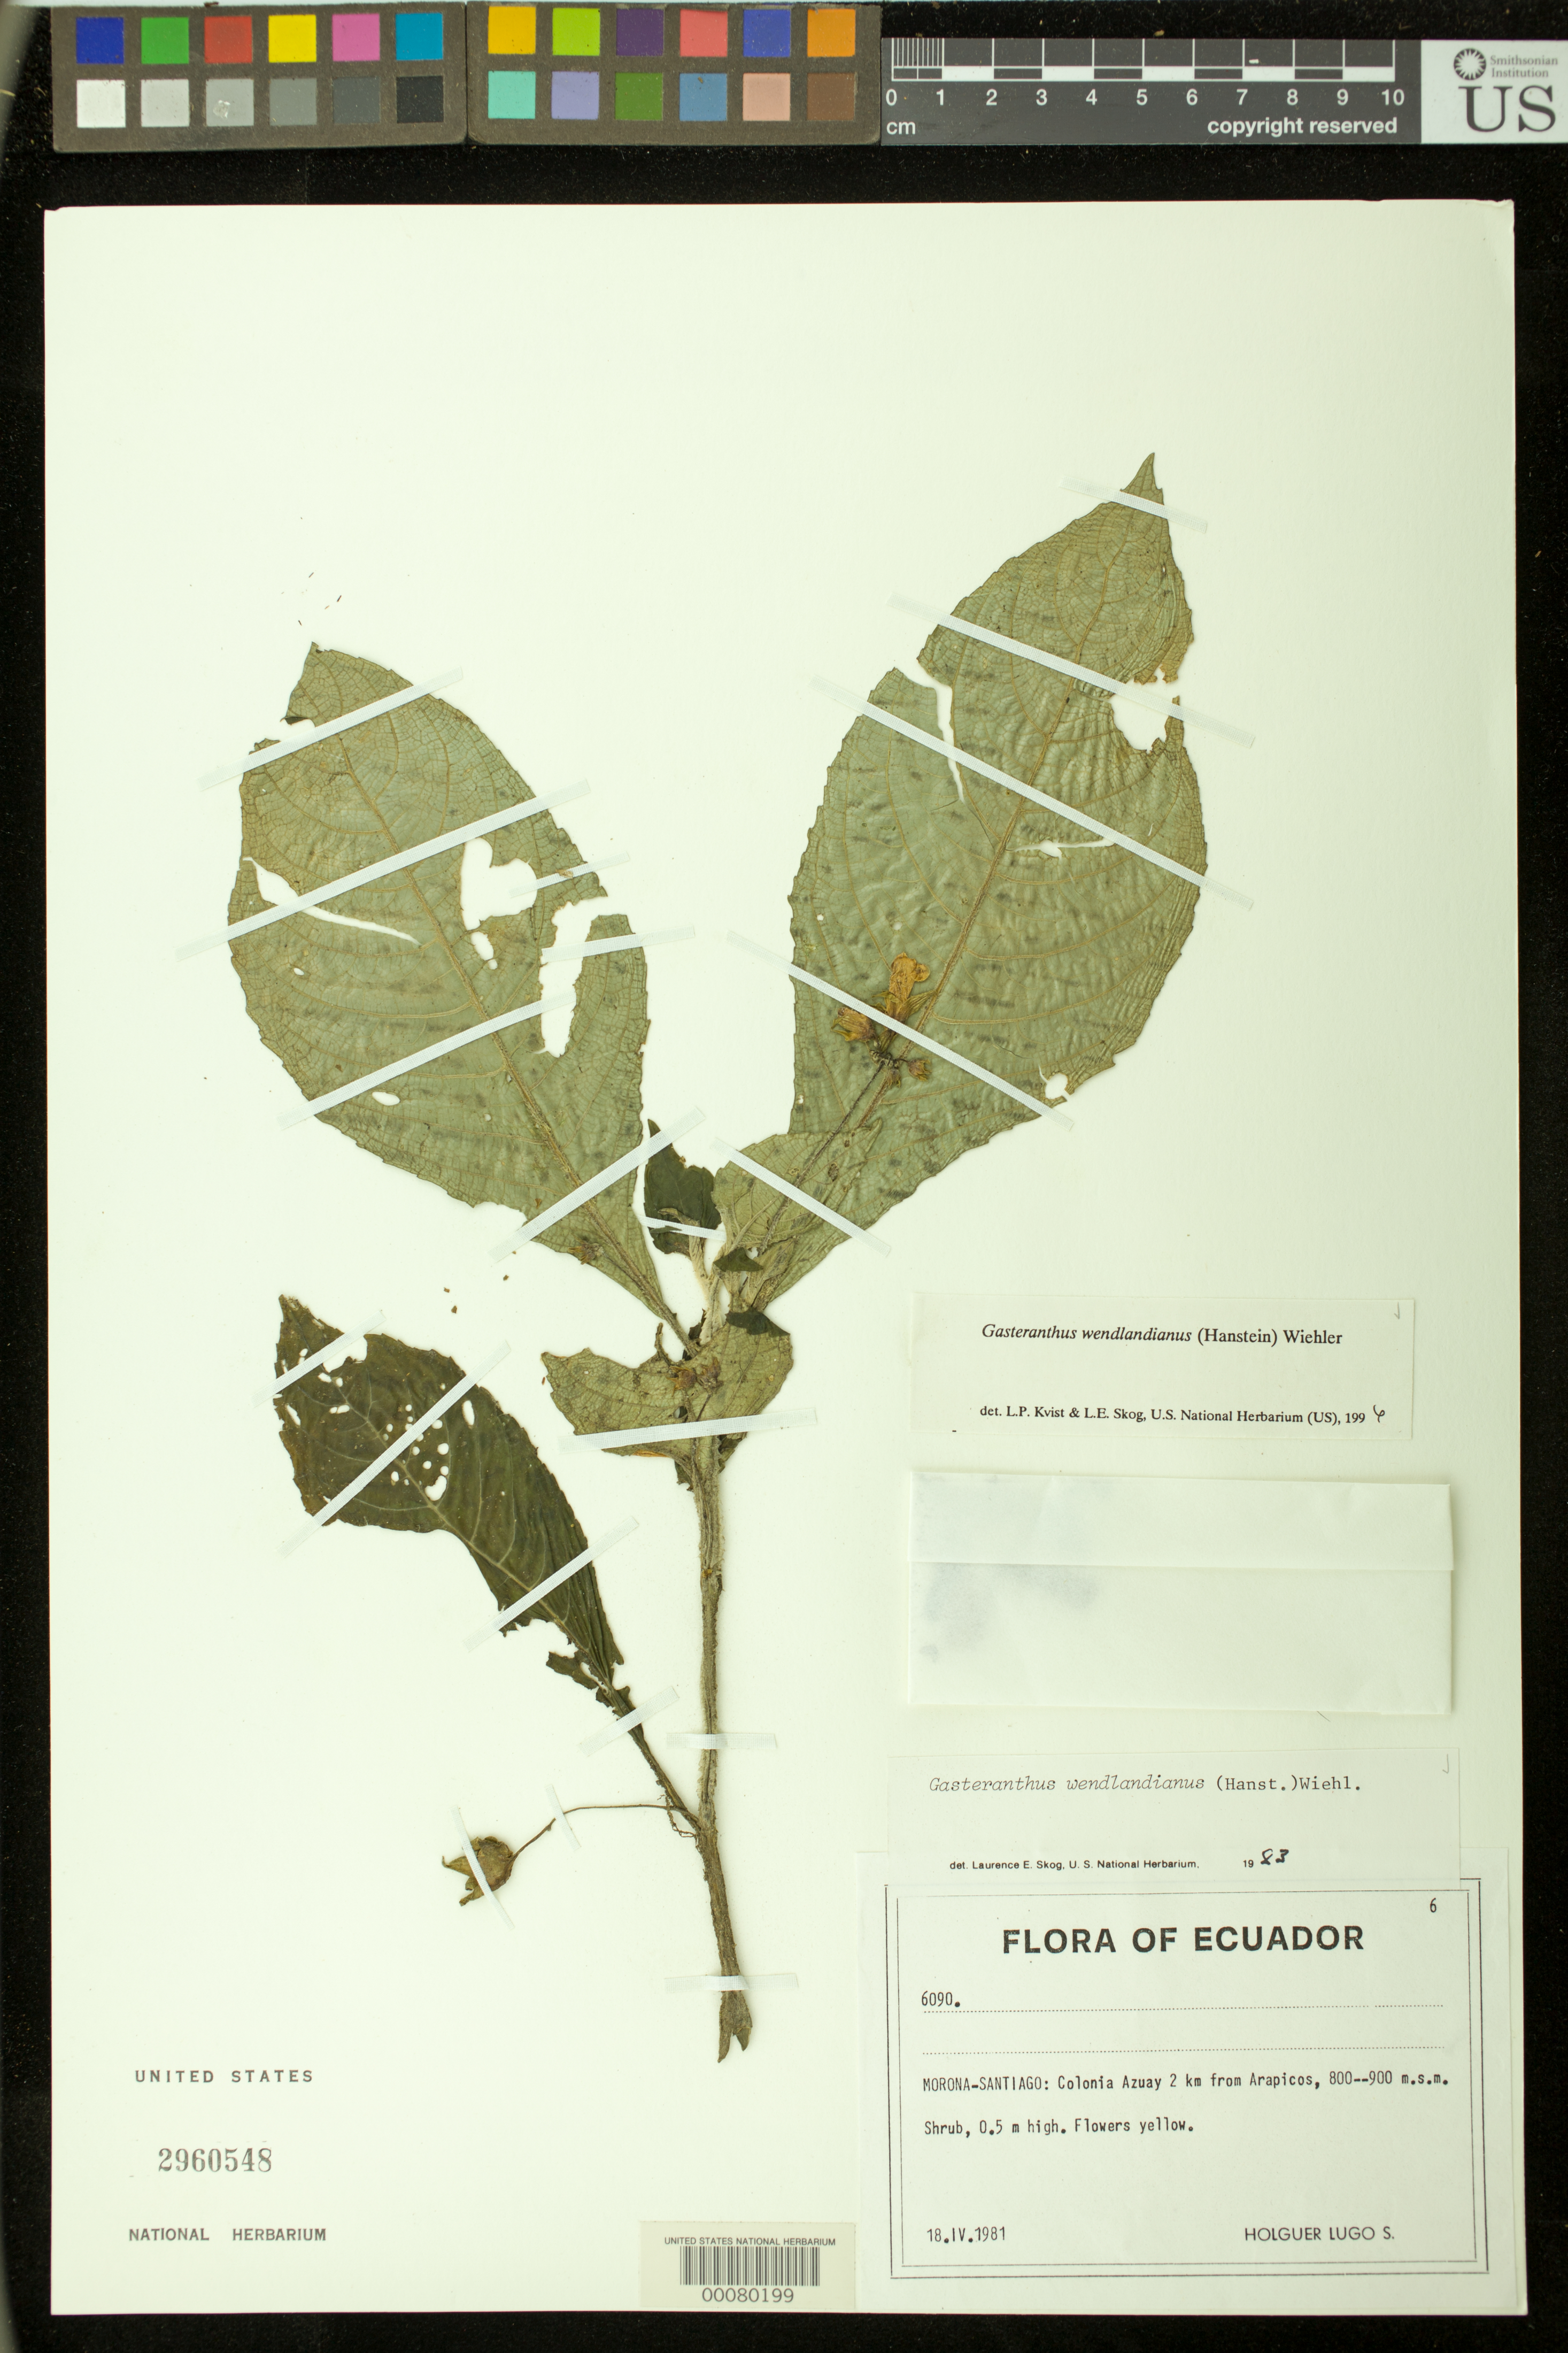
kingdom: Plantae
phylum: Tracheophyta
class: Magnoliopsida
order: Lamiales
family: Gesneriaceae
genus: Gasteranthus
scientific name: Gasteranthus wendlandianus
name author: (Hanst.) Wiehler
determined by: Skog, Laurence E.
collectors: H. Lugo S.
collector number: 6090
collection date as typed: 18 Apr 1981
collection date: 1981-04-18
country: Ecuador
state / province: Morona-Santiago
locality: Colonia Azuay 2 km from Arapicos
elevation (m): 800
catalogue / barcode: US 2960548